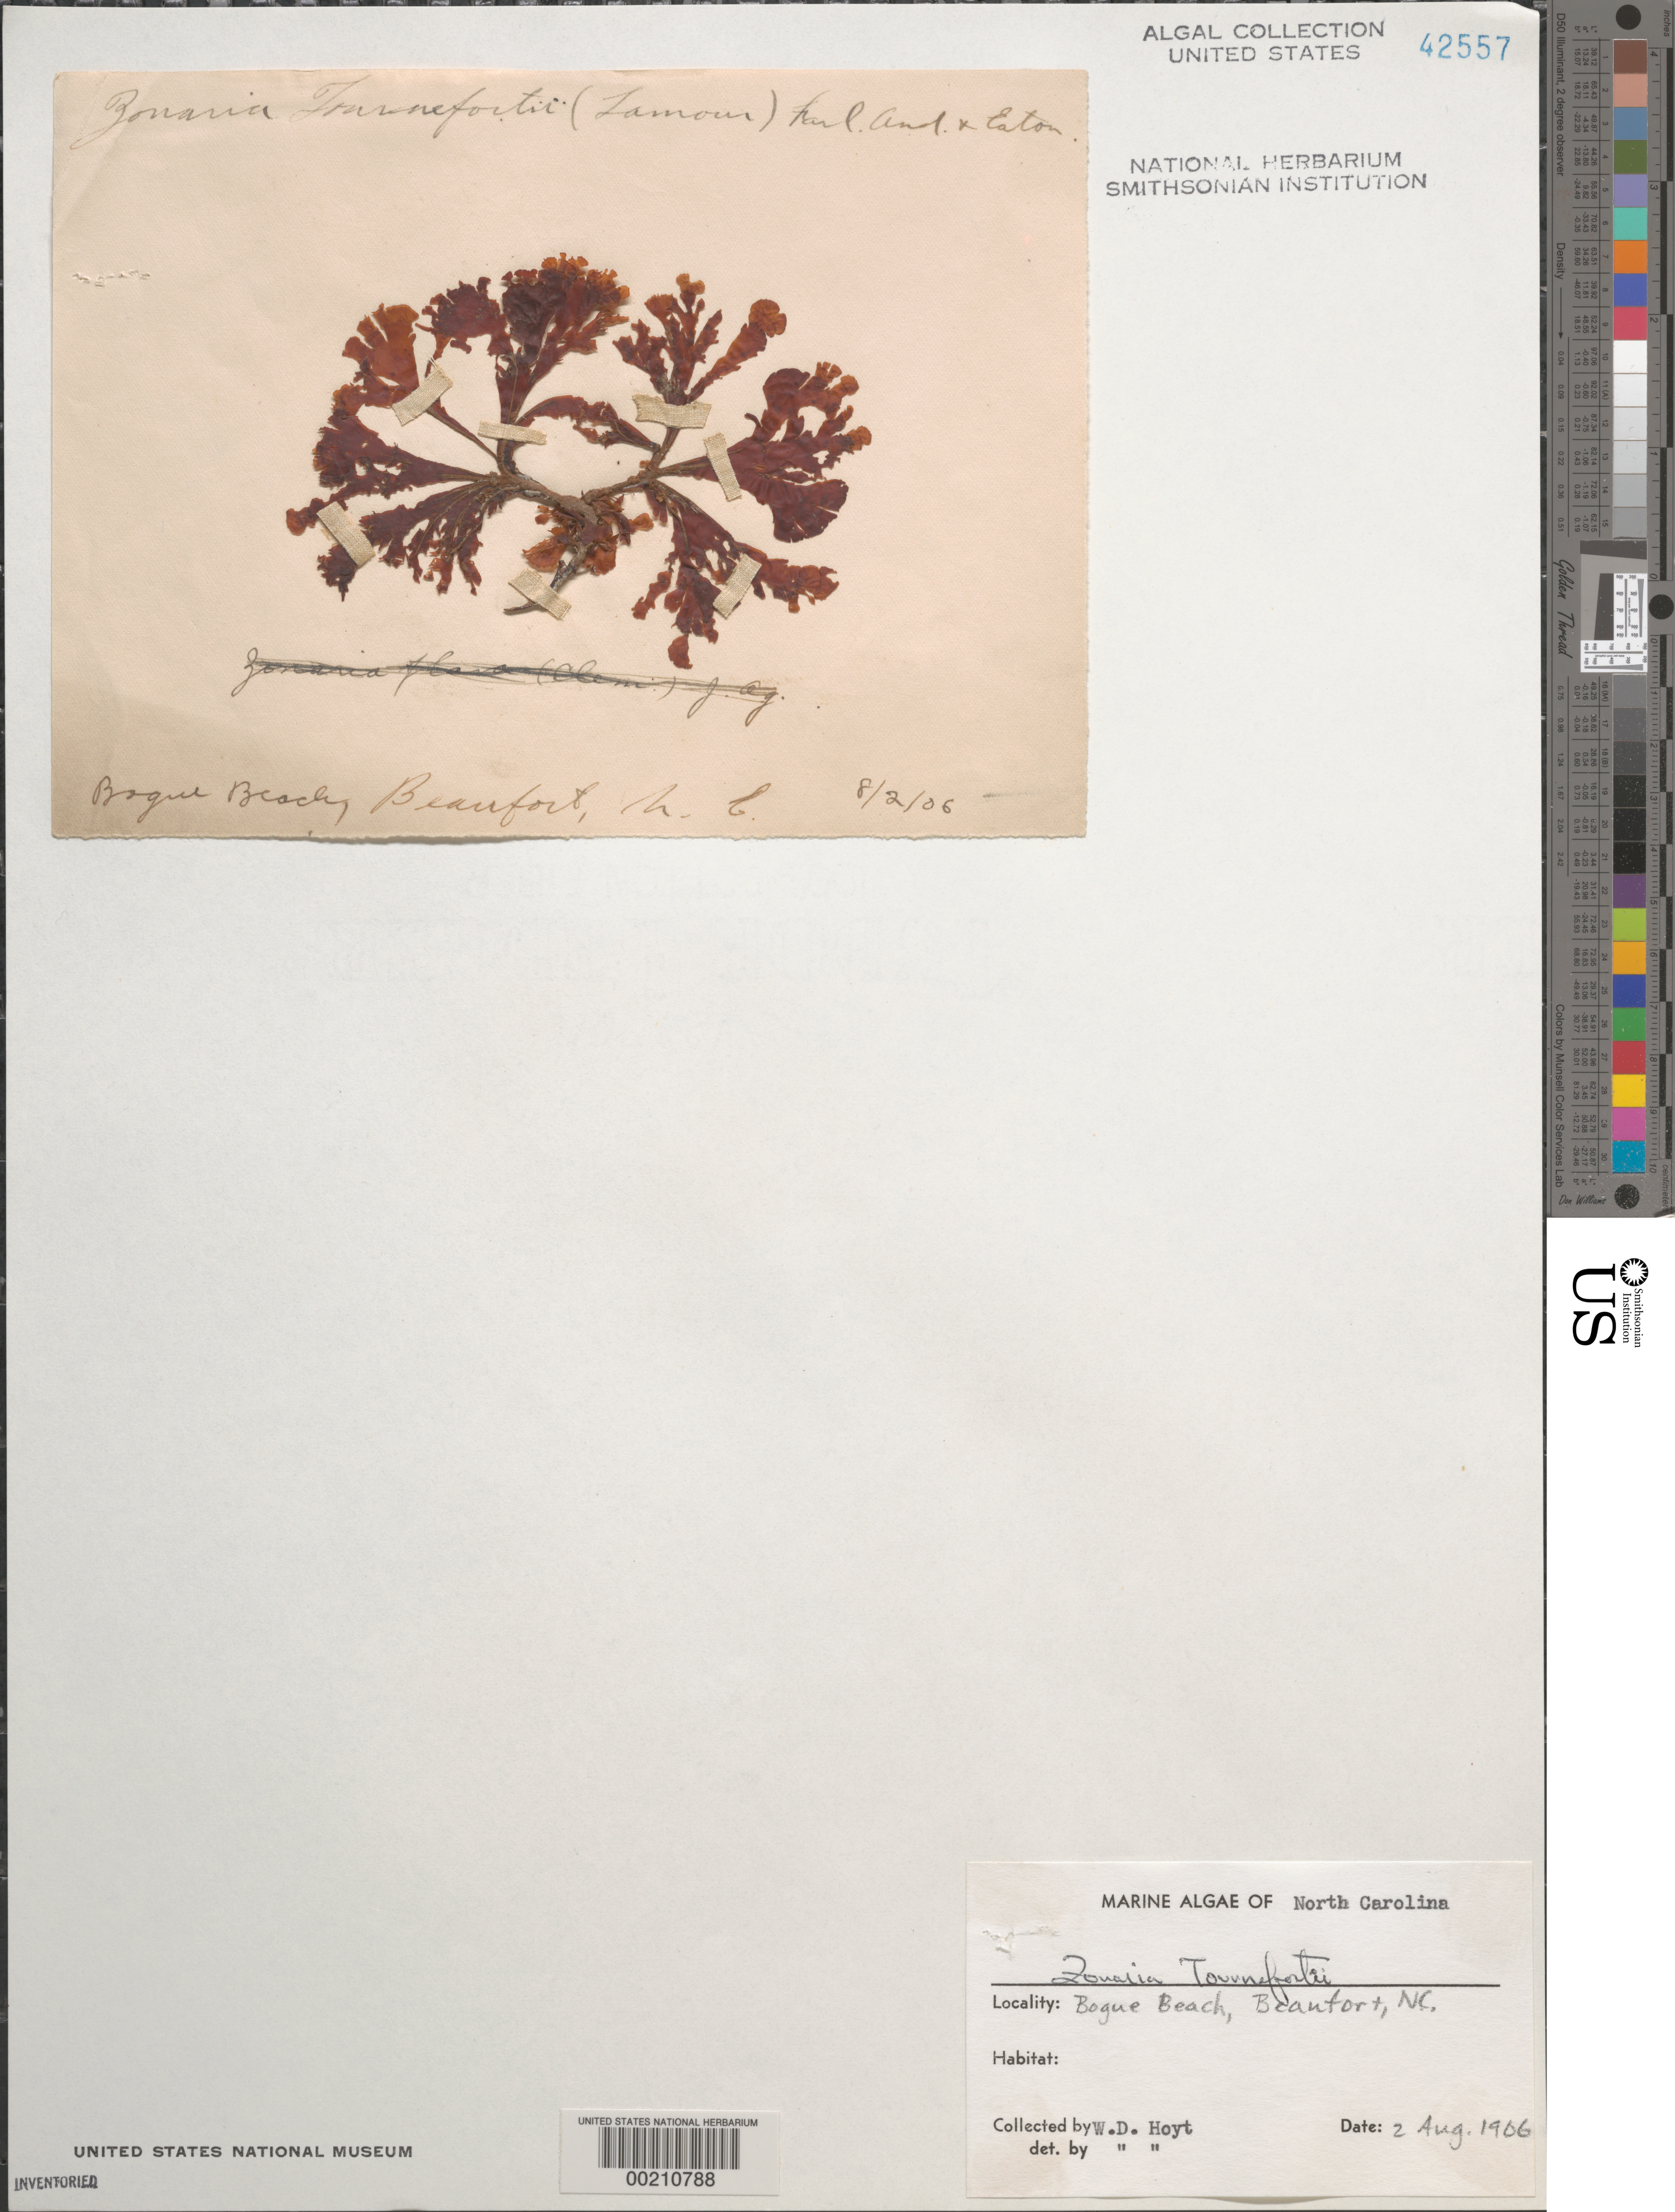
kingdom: Chromista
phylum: Ochrophyta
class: Phaeophyceae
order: Dictyotales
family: Dictyotaceae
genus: Zonaria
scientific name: Zonaria tournefortii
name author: (J.V.Lamouroux) Mont.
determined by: Hoyt, W. D.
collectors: W. D. Hoyt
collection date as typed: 02 Aug 1906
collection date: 1906-08-02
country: United States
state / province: North Carolina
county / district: Carteret County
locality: Beaufort, Bogue Beach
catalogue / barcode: US 42557